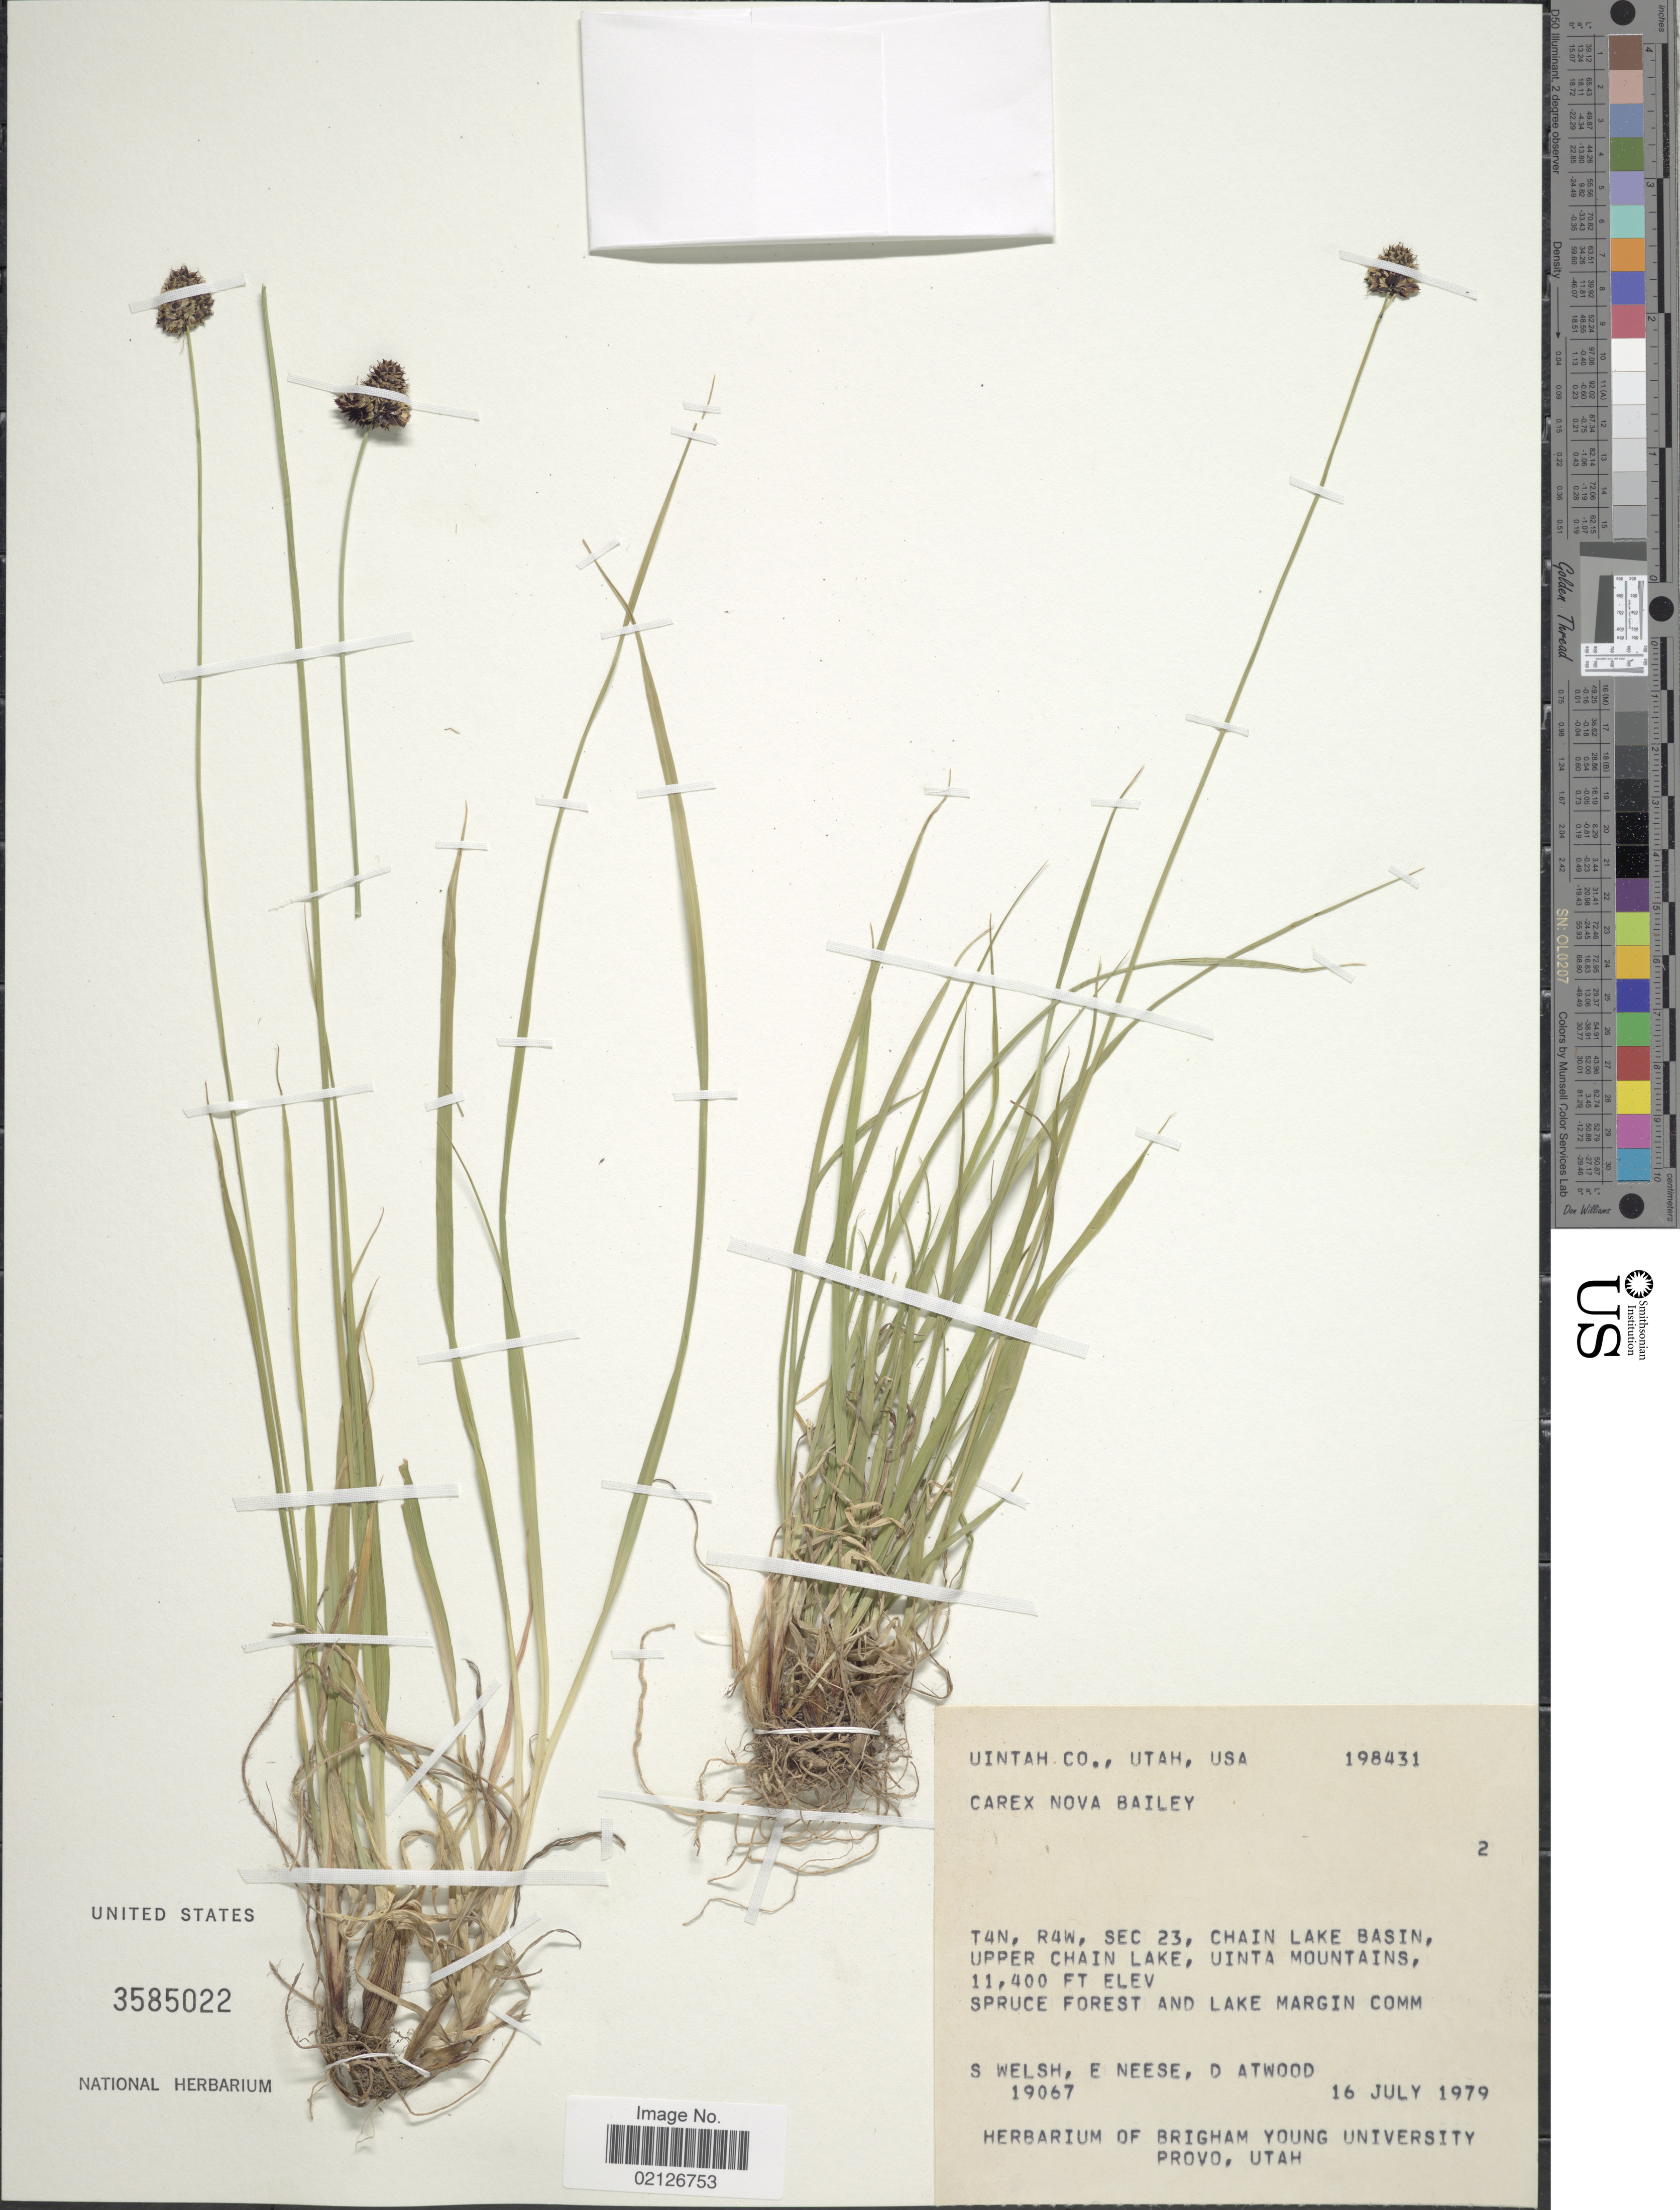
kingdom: Plantae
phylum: Tracheophyta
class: Liliopsida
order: Poales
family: Cyperaceae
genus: Carex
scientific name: Carex nova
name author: L.H. Bailey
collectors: S. Welsh, E. Neese & D. Atwood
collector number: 198431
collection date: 1979-07-16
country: United States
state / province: Utah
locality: Uintah Co., T4N, R4W, Sec 23, Chain Lake Basin, upper Chain Lake, Uinta Mountains, spruce forest and lake margin comm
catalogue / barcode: US 3585022